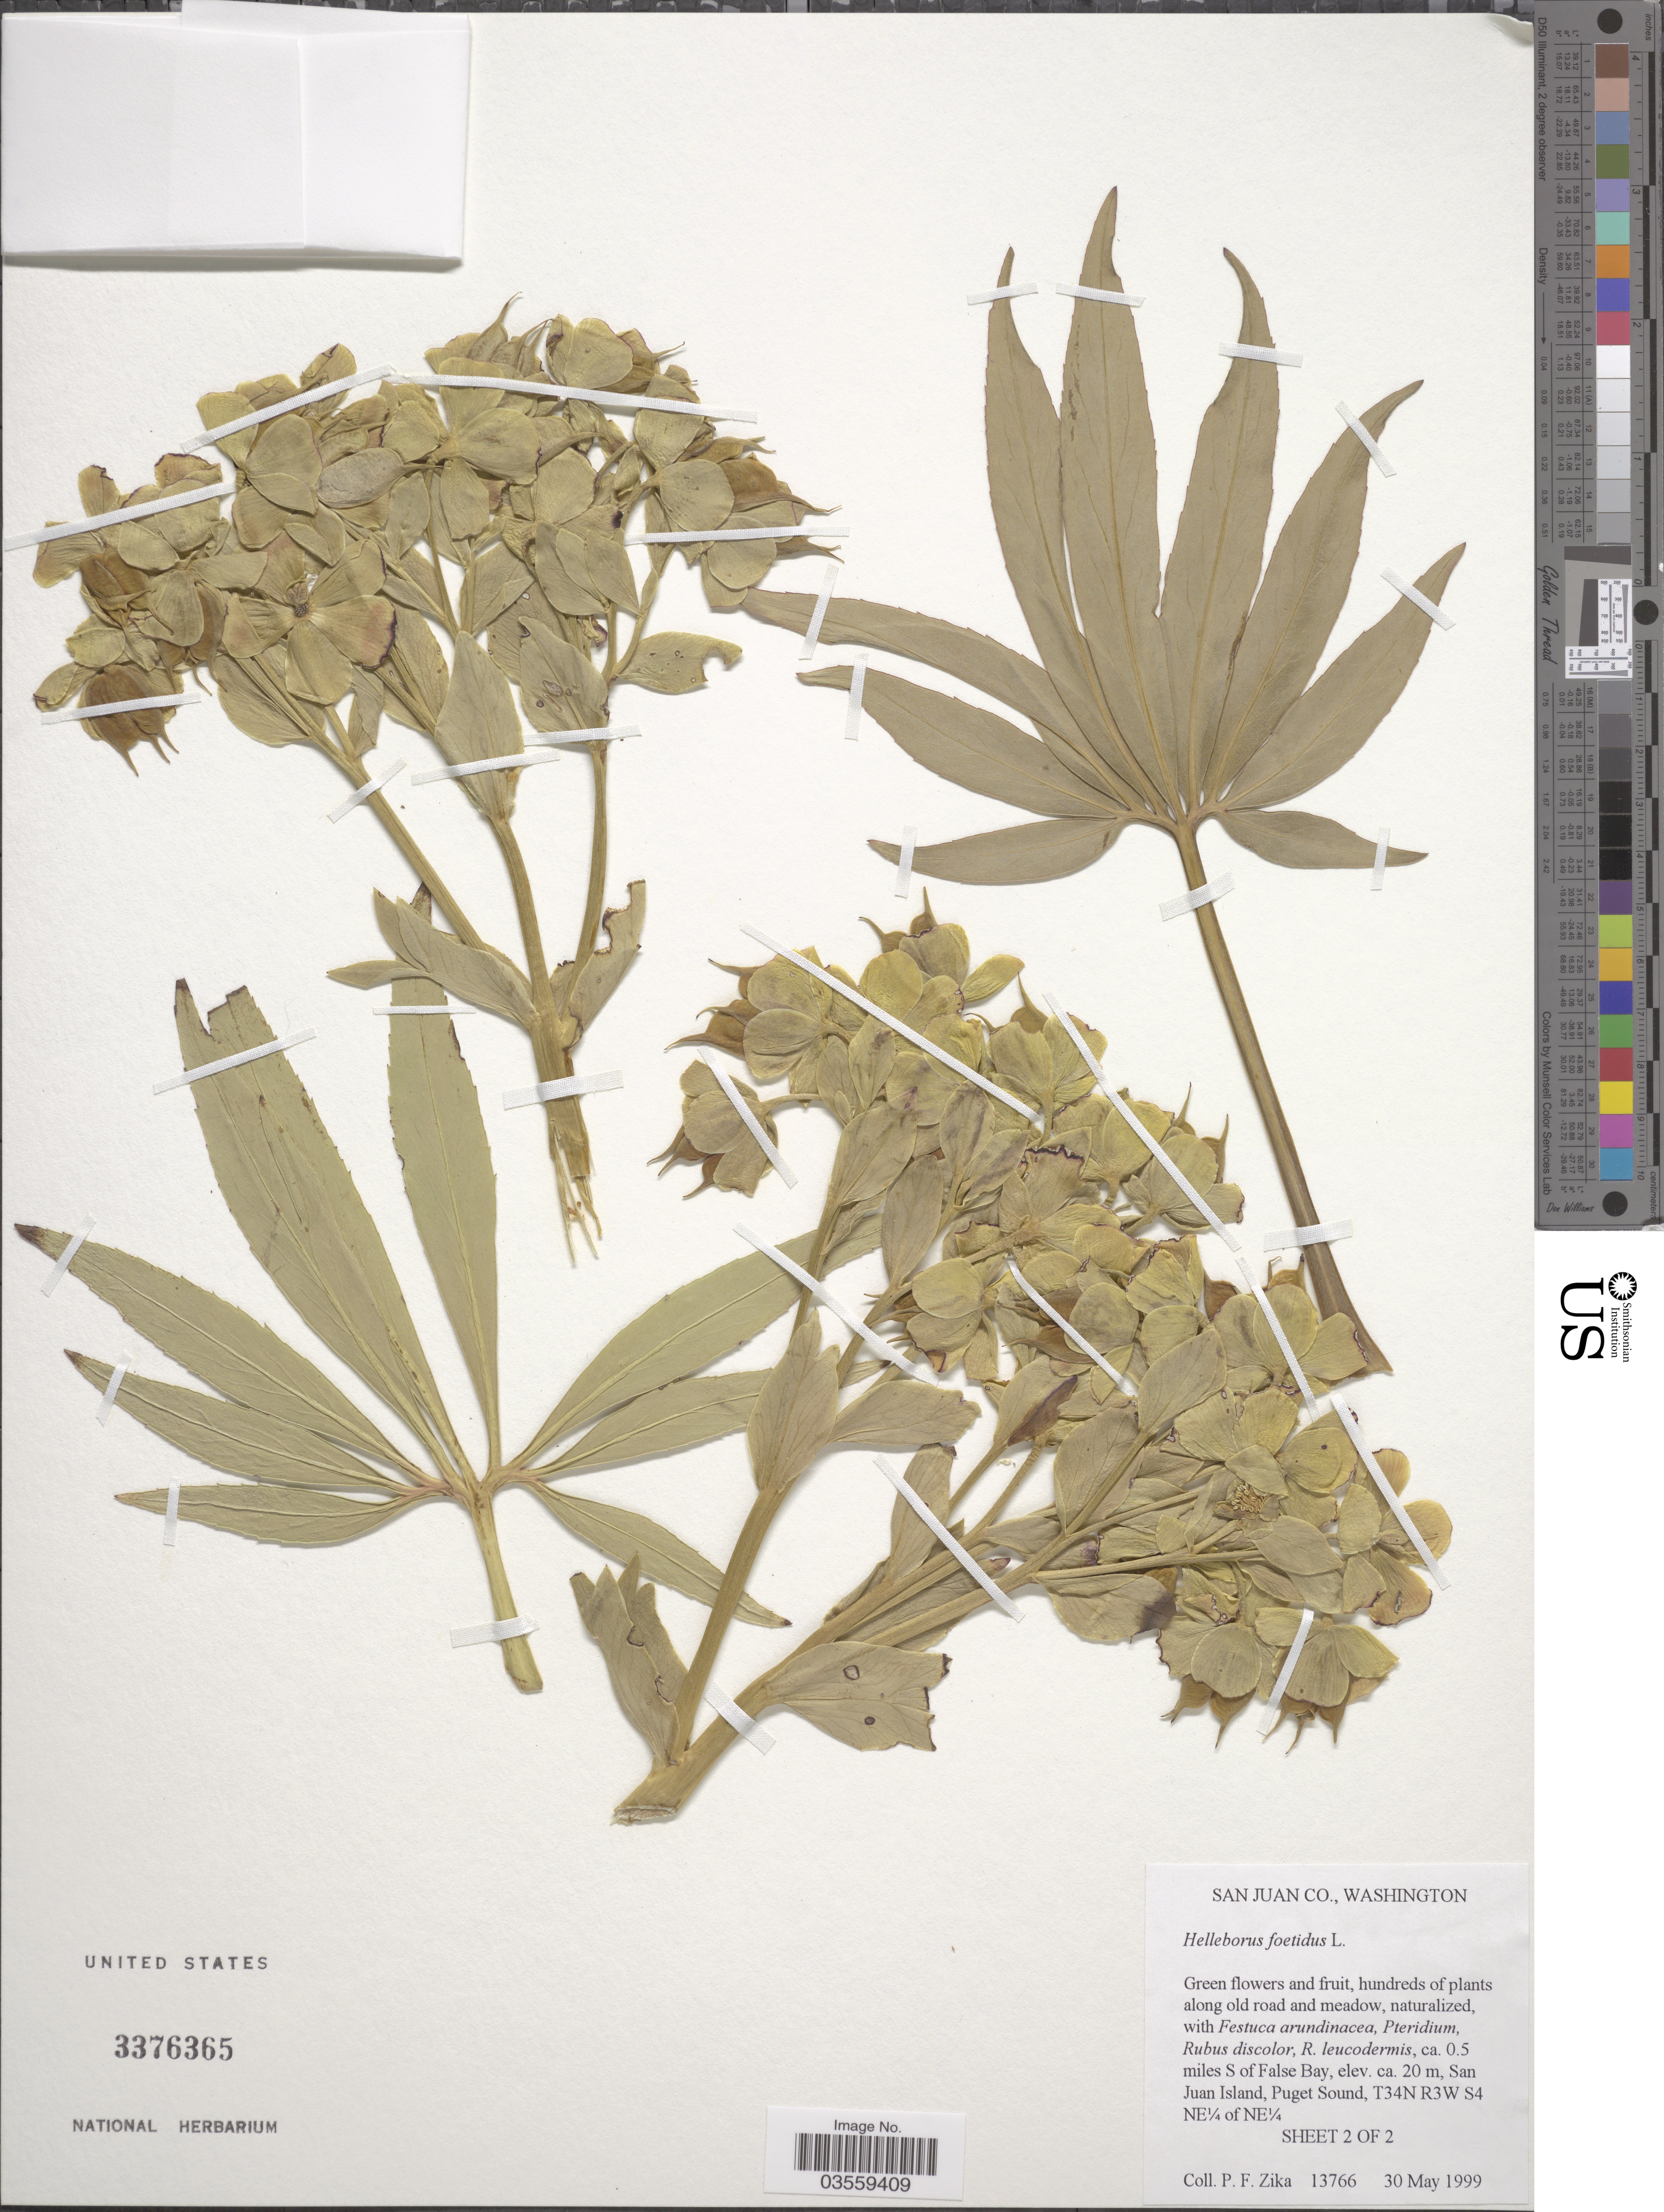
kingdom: Plantae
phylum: Tracheophyta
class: Magnoliopsida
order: Ranunculales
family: Ranunculaceae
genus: Helleborus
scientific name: Helleborus foetidus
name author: L.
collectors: P. F. Zika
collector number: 13766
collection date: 1999-05-30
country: United States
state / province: Washington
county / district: San Juan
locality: San Juan Co. Ca. 0.5 miles S of False Bay, San Juan Island, Puget Sound, T34N R3W S4 NE¼ of NE¼.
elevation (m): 20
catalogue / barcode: US 3376365